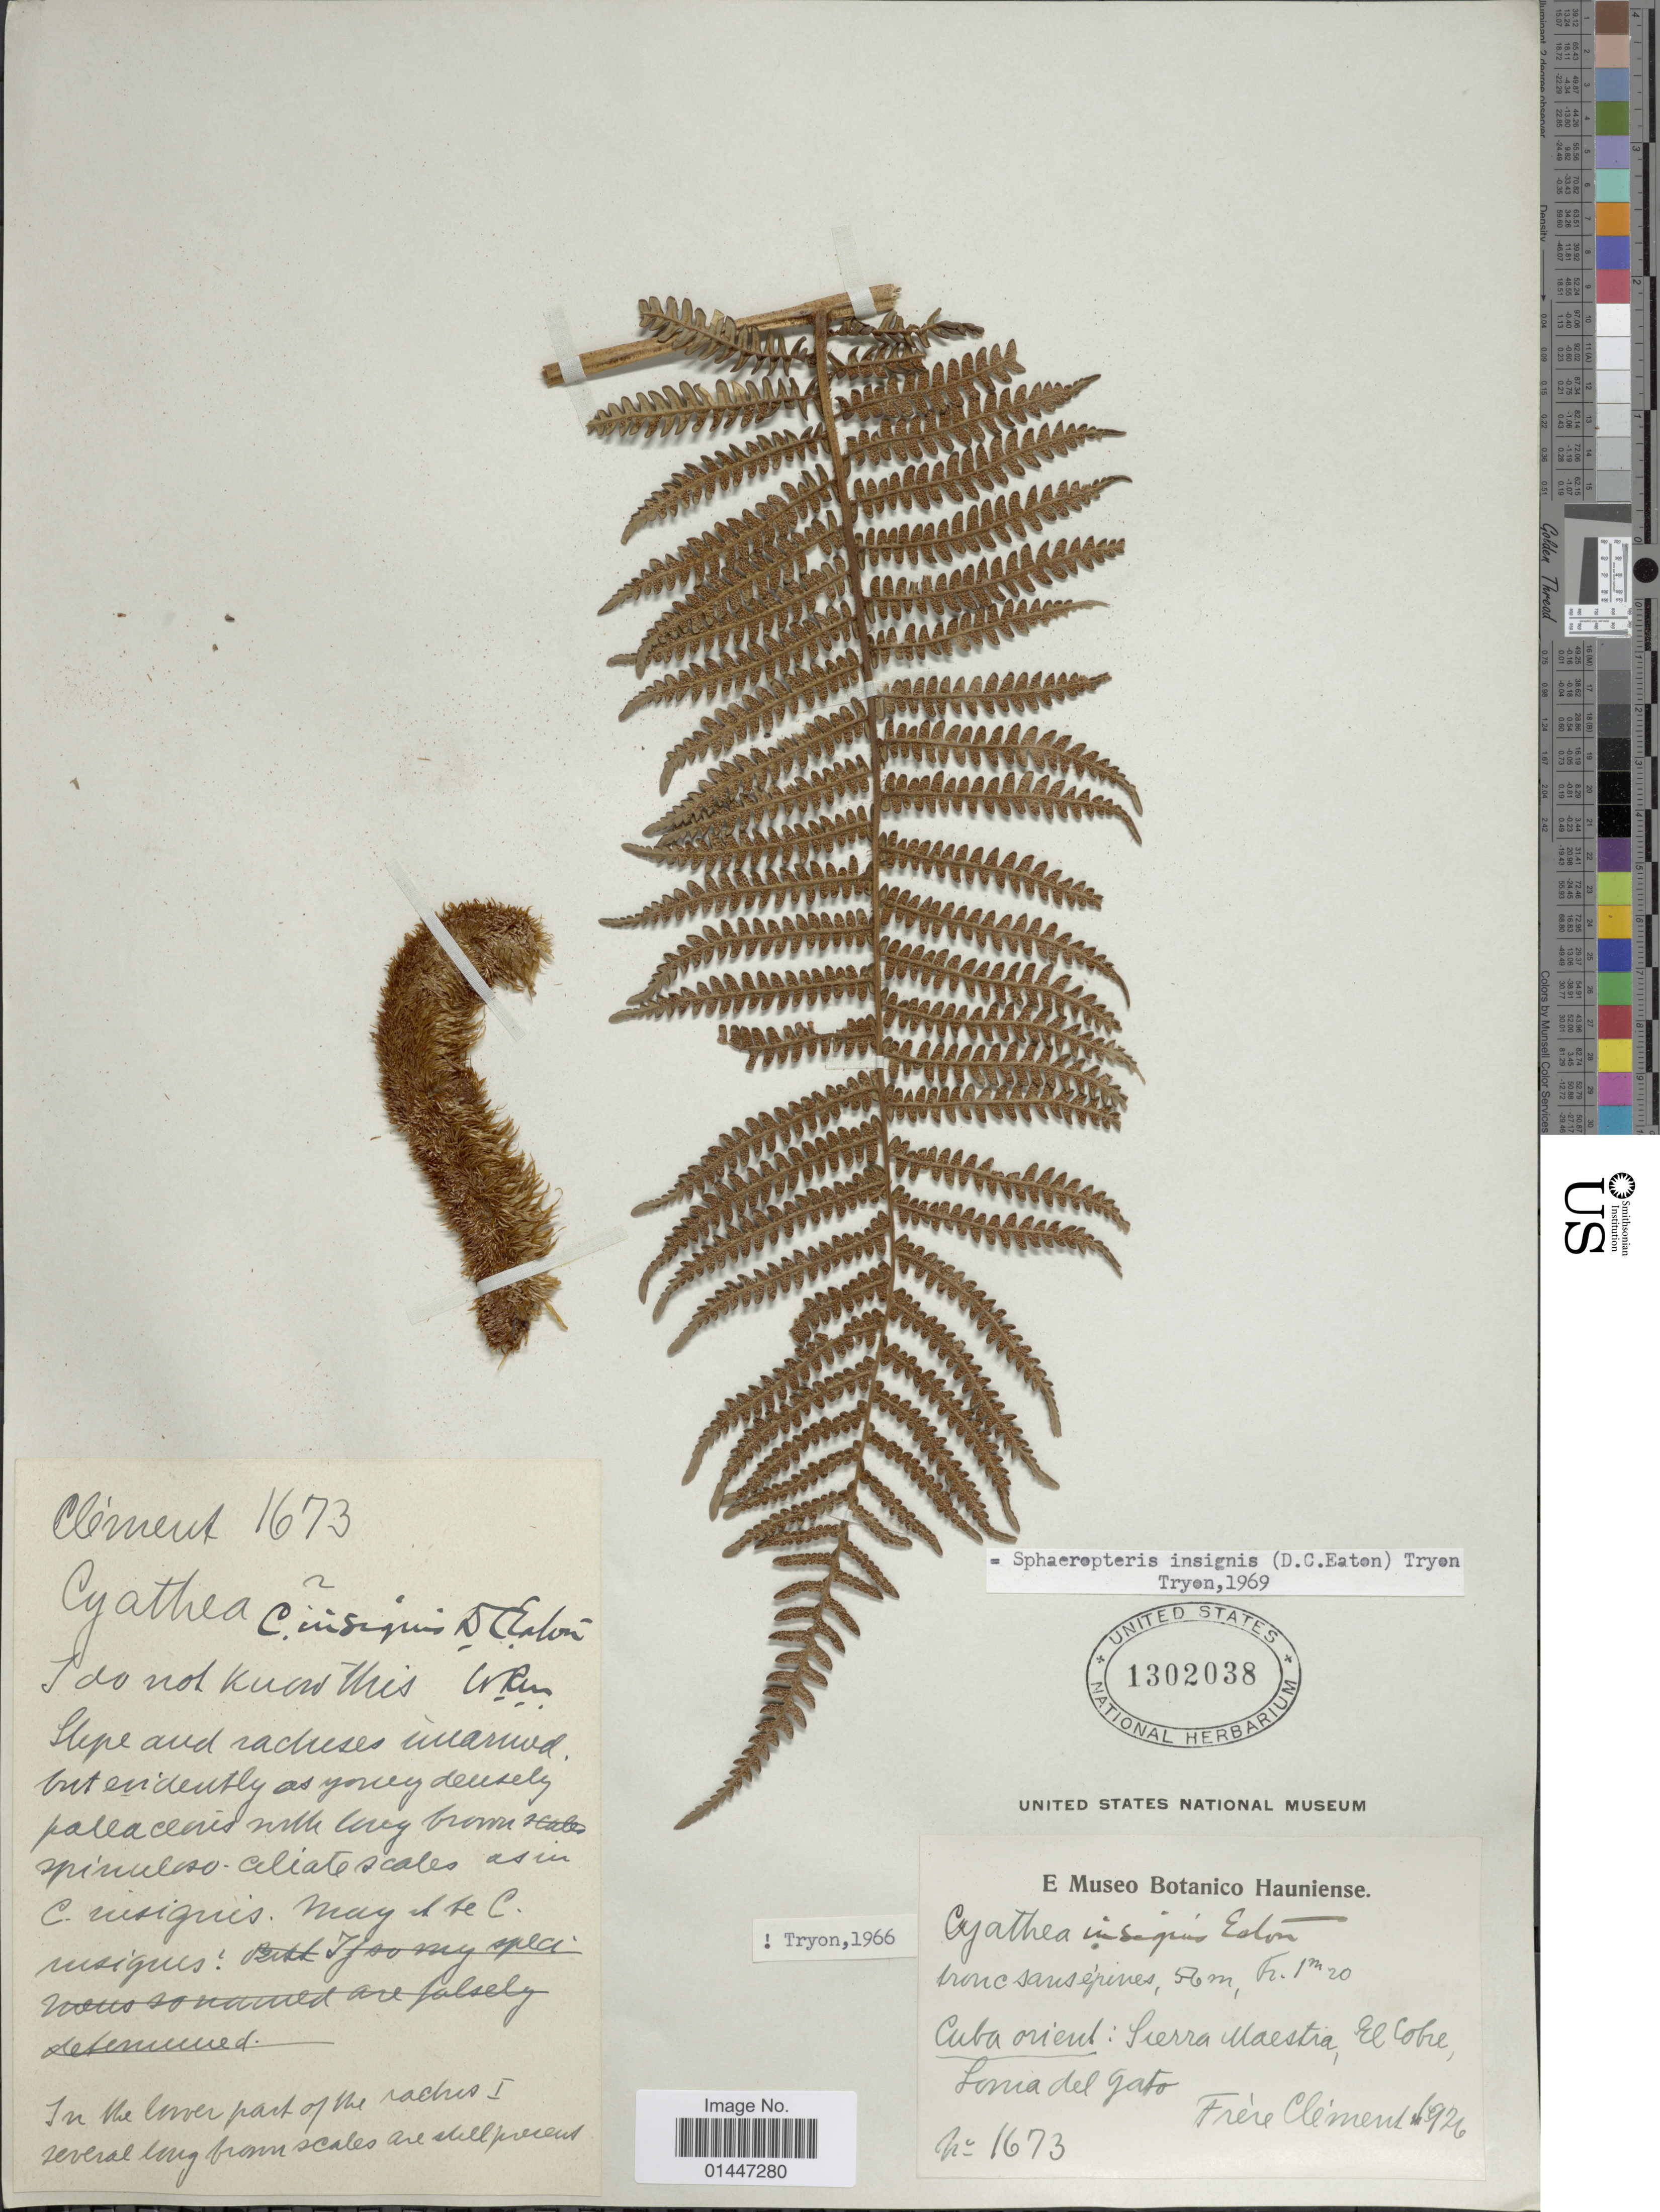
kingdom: Plantae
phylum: Tracheophyta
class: Polypodiopsida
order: Cyatheales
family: Cyatheaceae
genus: Sphaeropteris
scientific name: Sphaeropteris insignis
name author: (Eaton) R.M. Tryon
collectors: B. Clement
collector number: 1673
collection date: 1926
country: Cuba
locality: Cuba orient.: Sierra Maestra, El Cobre, Loma del Gato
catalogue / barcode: US 1302038